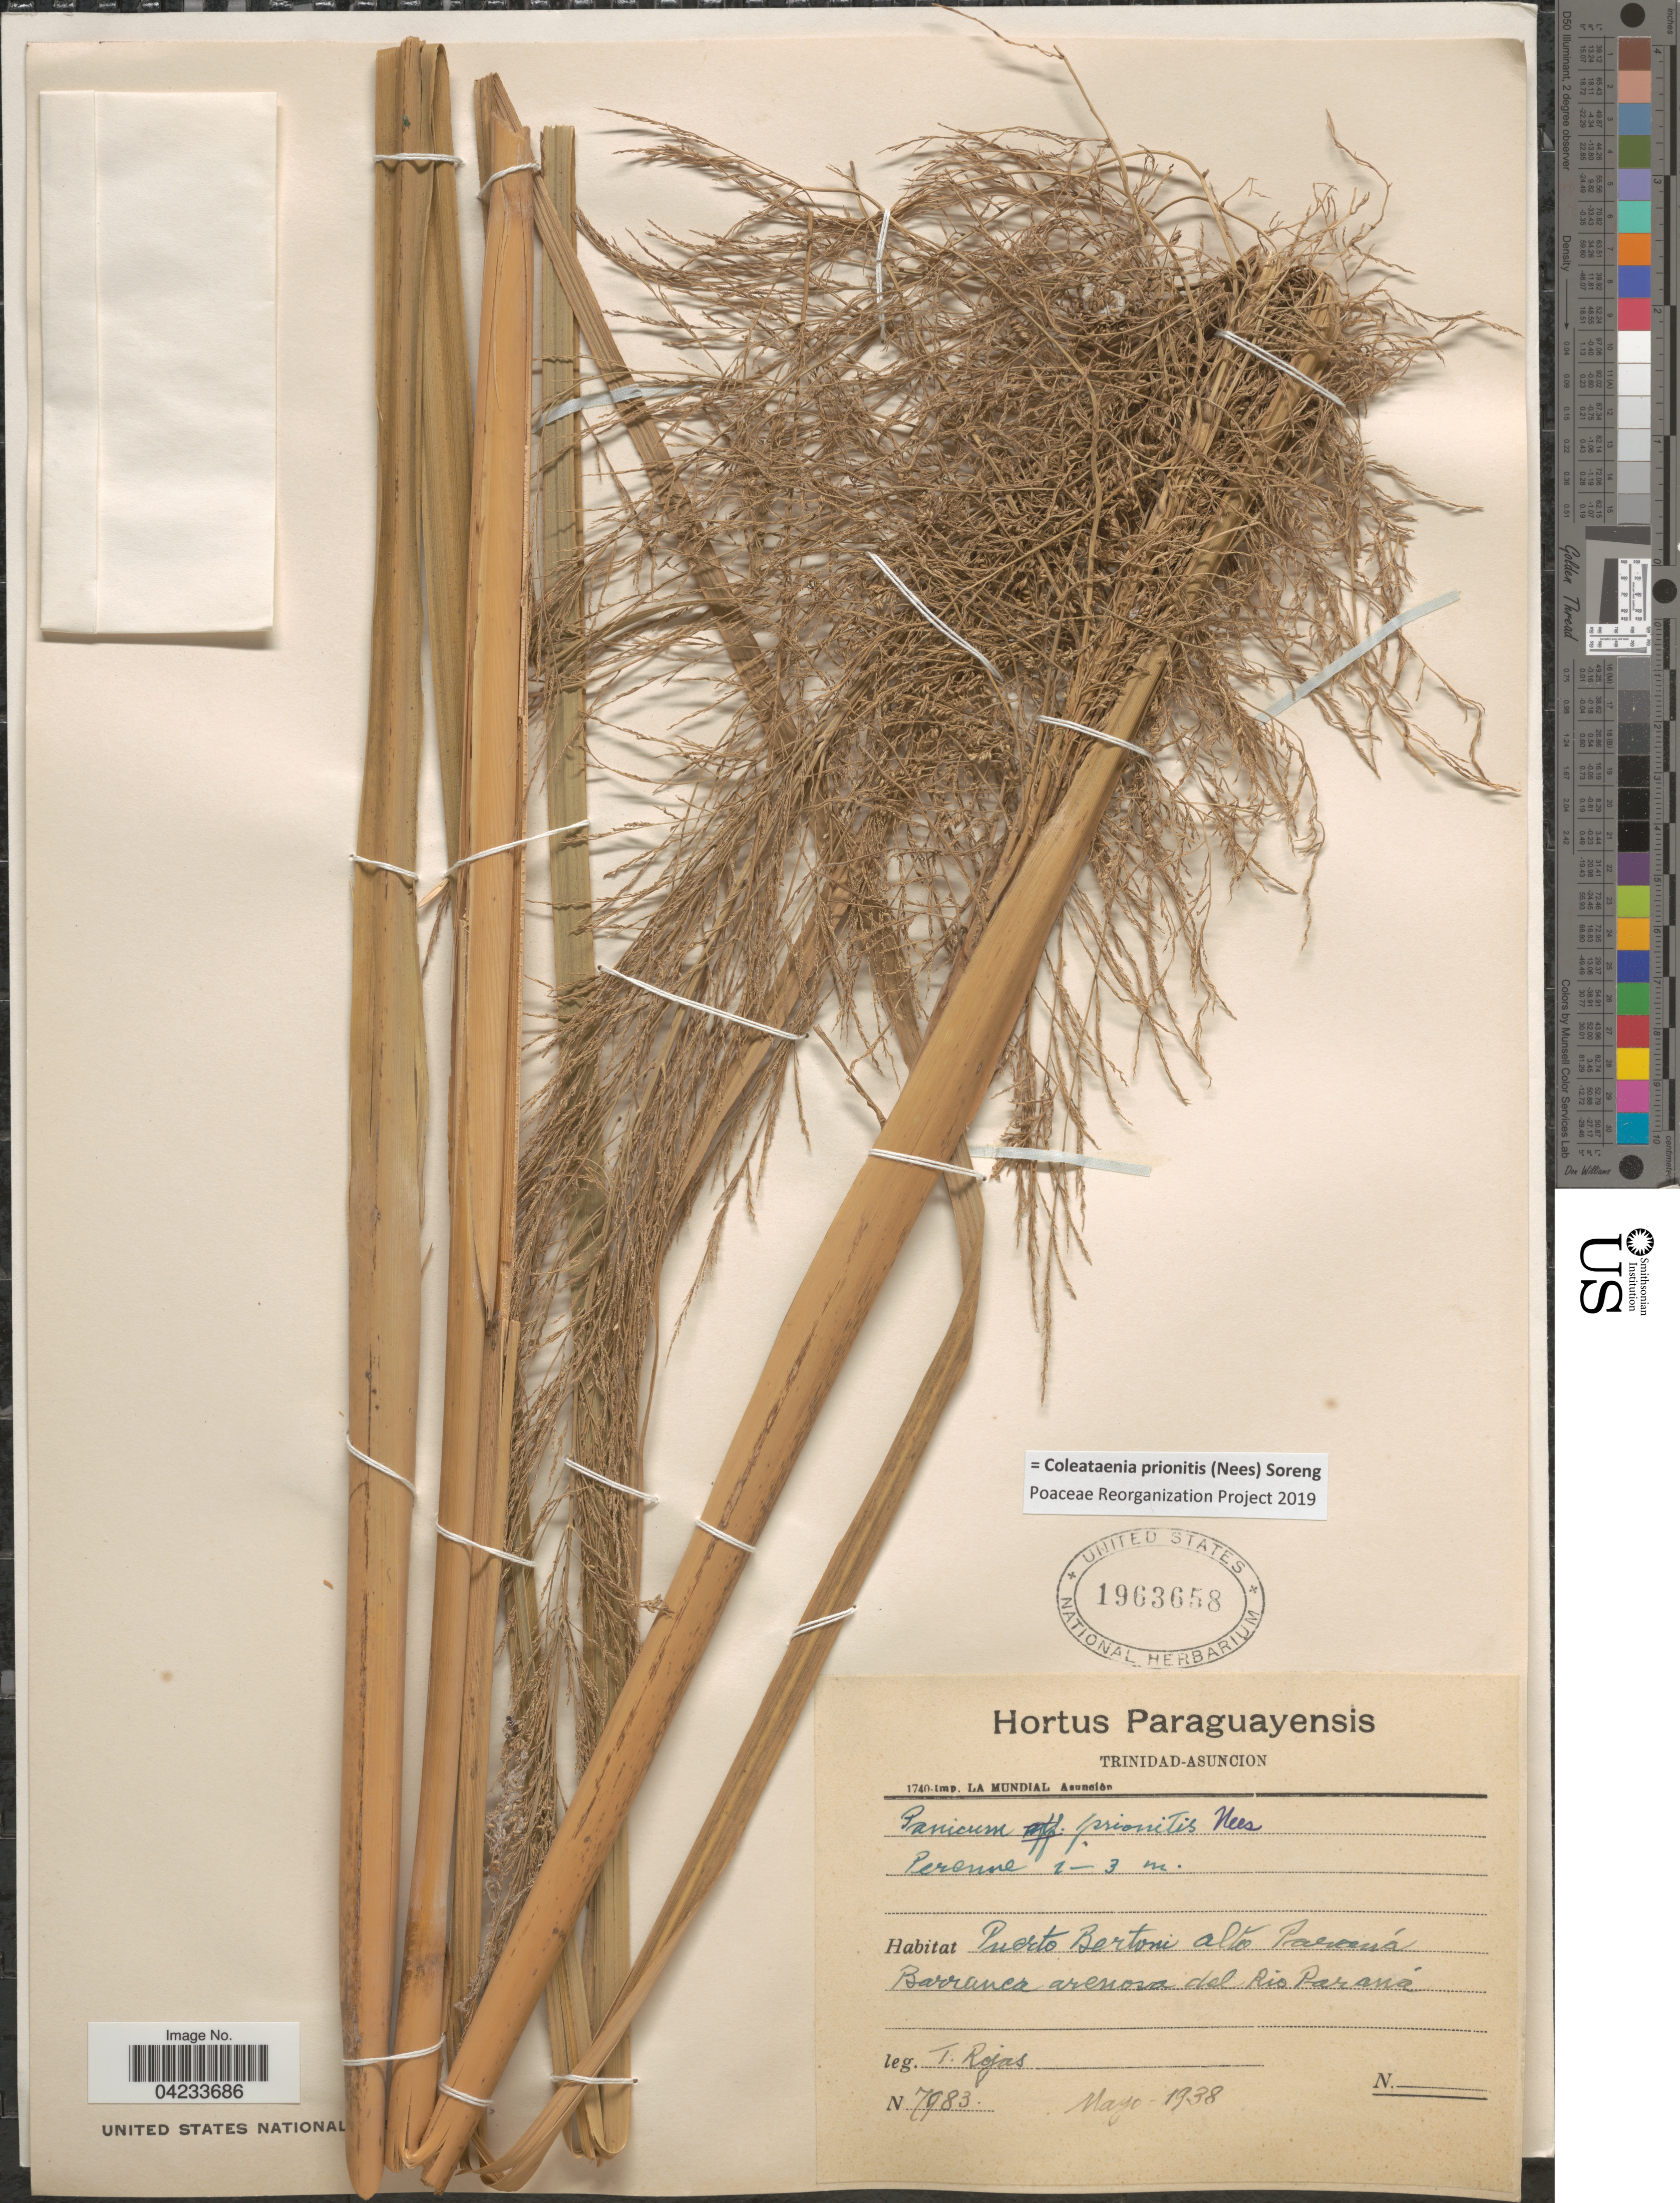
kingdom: Plantae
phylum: Tracheophyta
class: Liliopsida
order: Poales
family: Poaceae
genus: Coleataenia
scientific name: Coleataenia prionitis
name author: (Nees) Soreng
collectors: T. Rojas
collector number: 7983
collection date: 1938-05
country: Paraguay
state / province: Alto Parana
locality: Puerto Bertoni alto Paraná. Barranca arenosa del Río Paraná.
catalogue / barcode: US 1963658